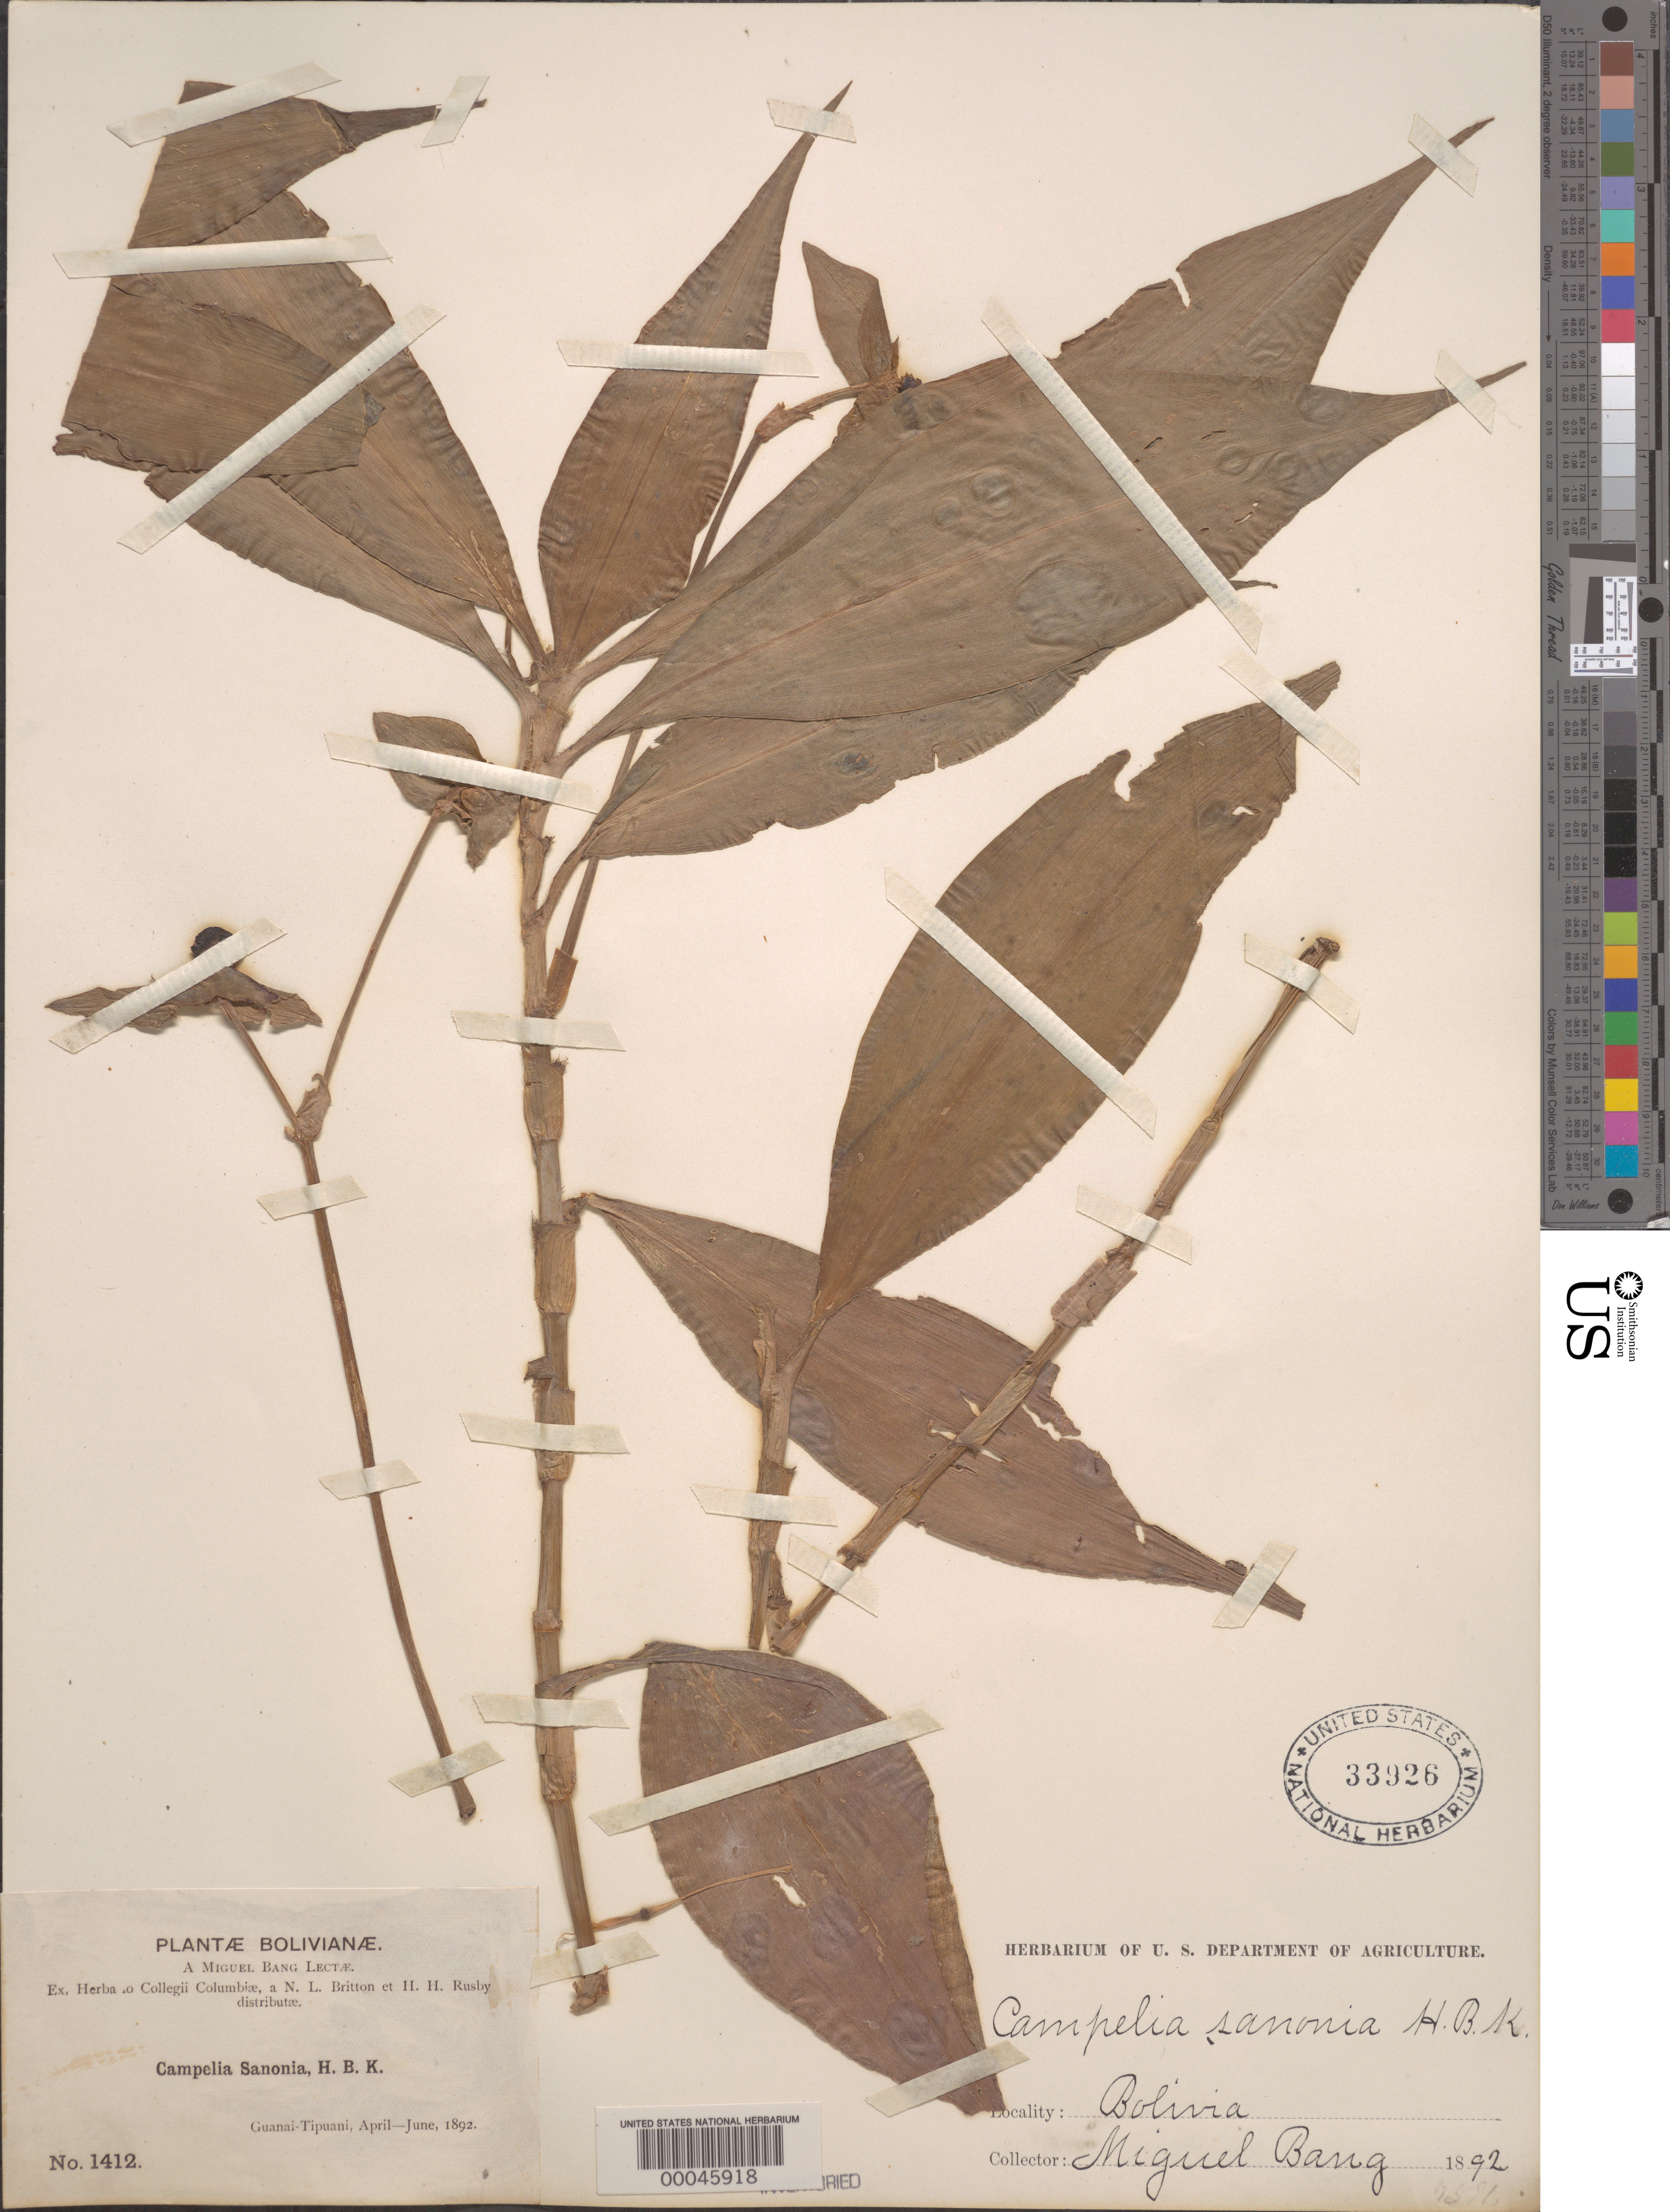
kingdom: Plantae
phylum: Tracheophyta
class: Liliopsida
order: Commelinales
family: Commelinaceae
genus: Tradescantia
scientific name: Tradescantia zanonia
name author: (L.) Sw.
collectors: M. Bang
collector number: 1412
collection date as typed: Apr 1892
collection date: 1892-04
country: Bolivia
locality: Guanai, Tipuani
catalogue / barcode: US 33926